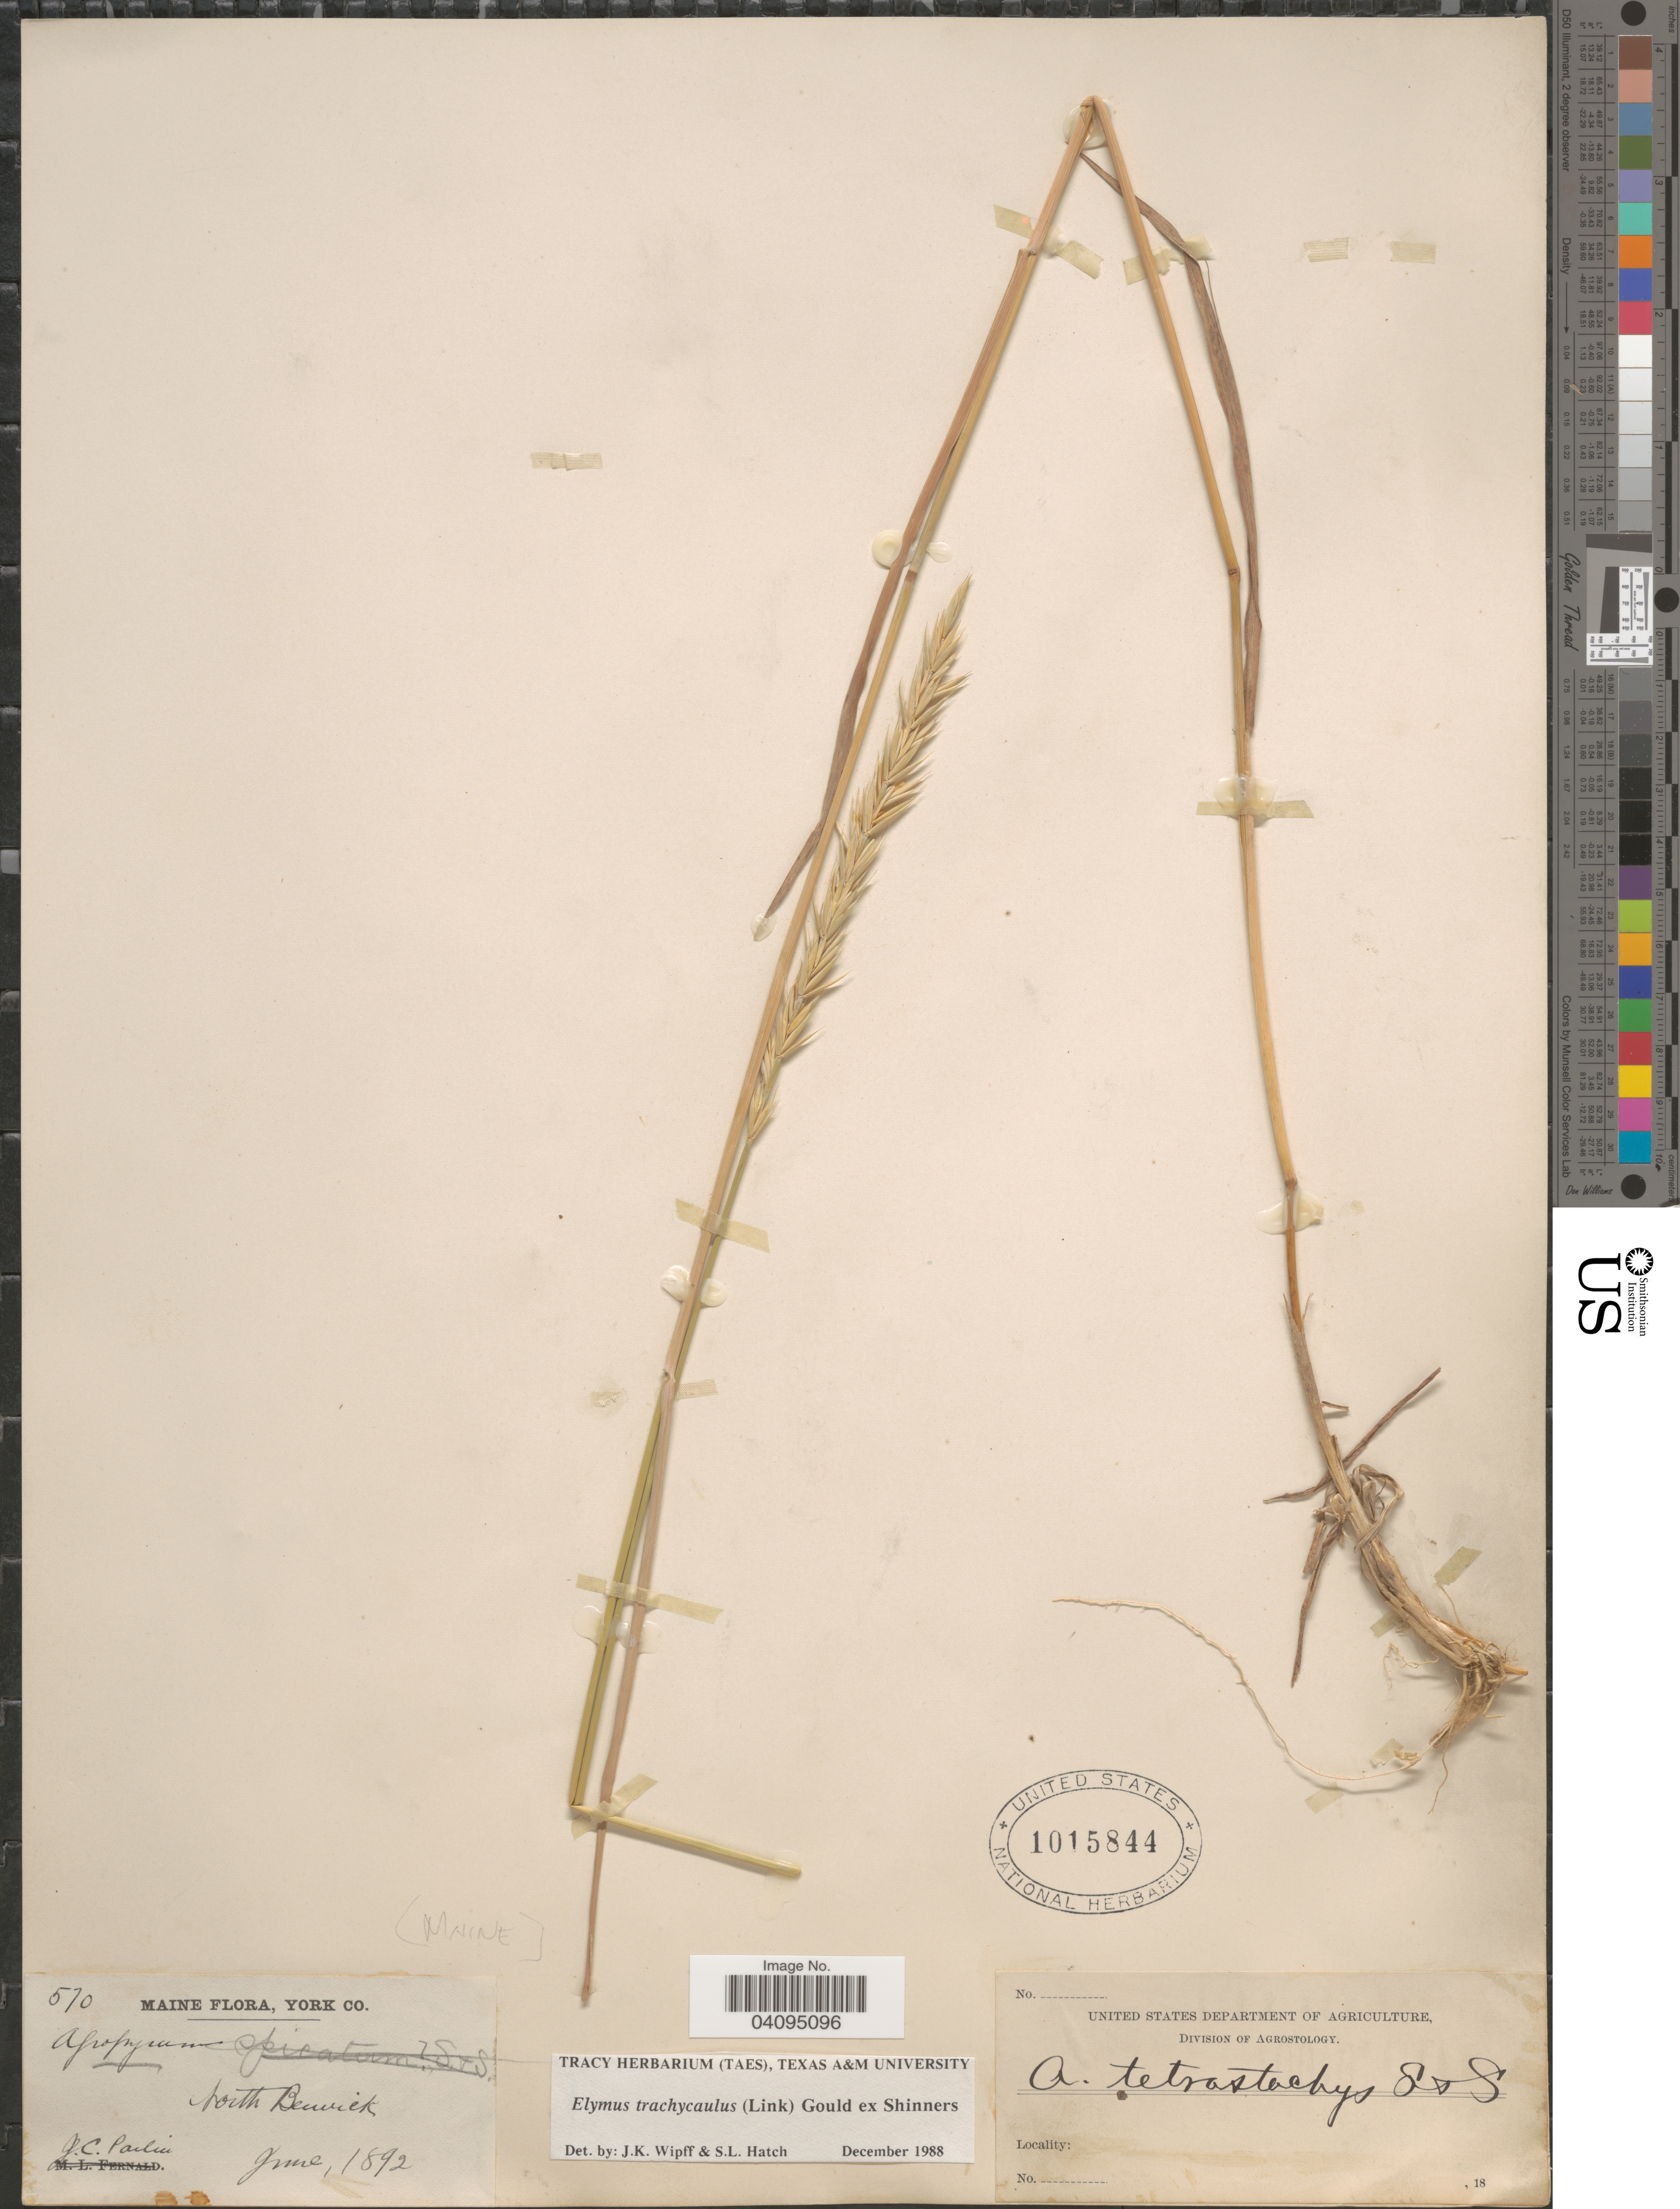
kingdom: Plantae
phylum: Tracheophyta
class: Liliopsida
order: Poales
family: Poaceae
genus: Elymus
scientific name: Elymus trachycaulus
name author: (Link) Gould ex Shinners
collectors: J. Parlin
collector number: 570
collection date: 1892-06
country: United States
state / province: Maine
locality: York Co. North Berwick.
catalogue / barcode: US 1015844